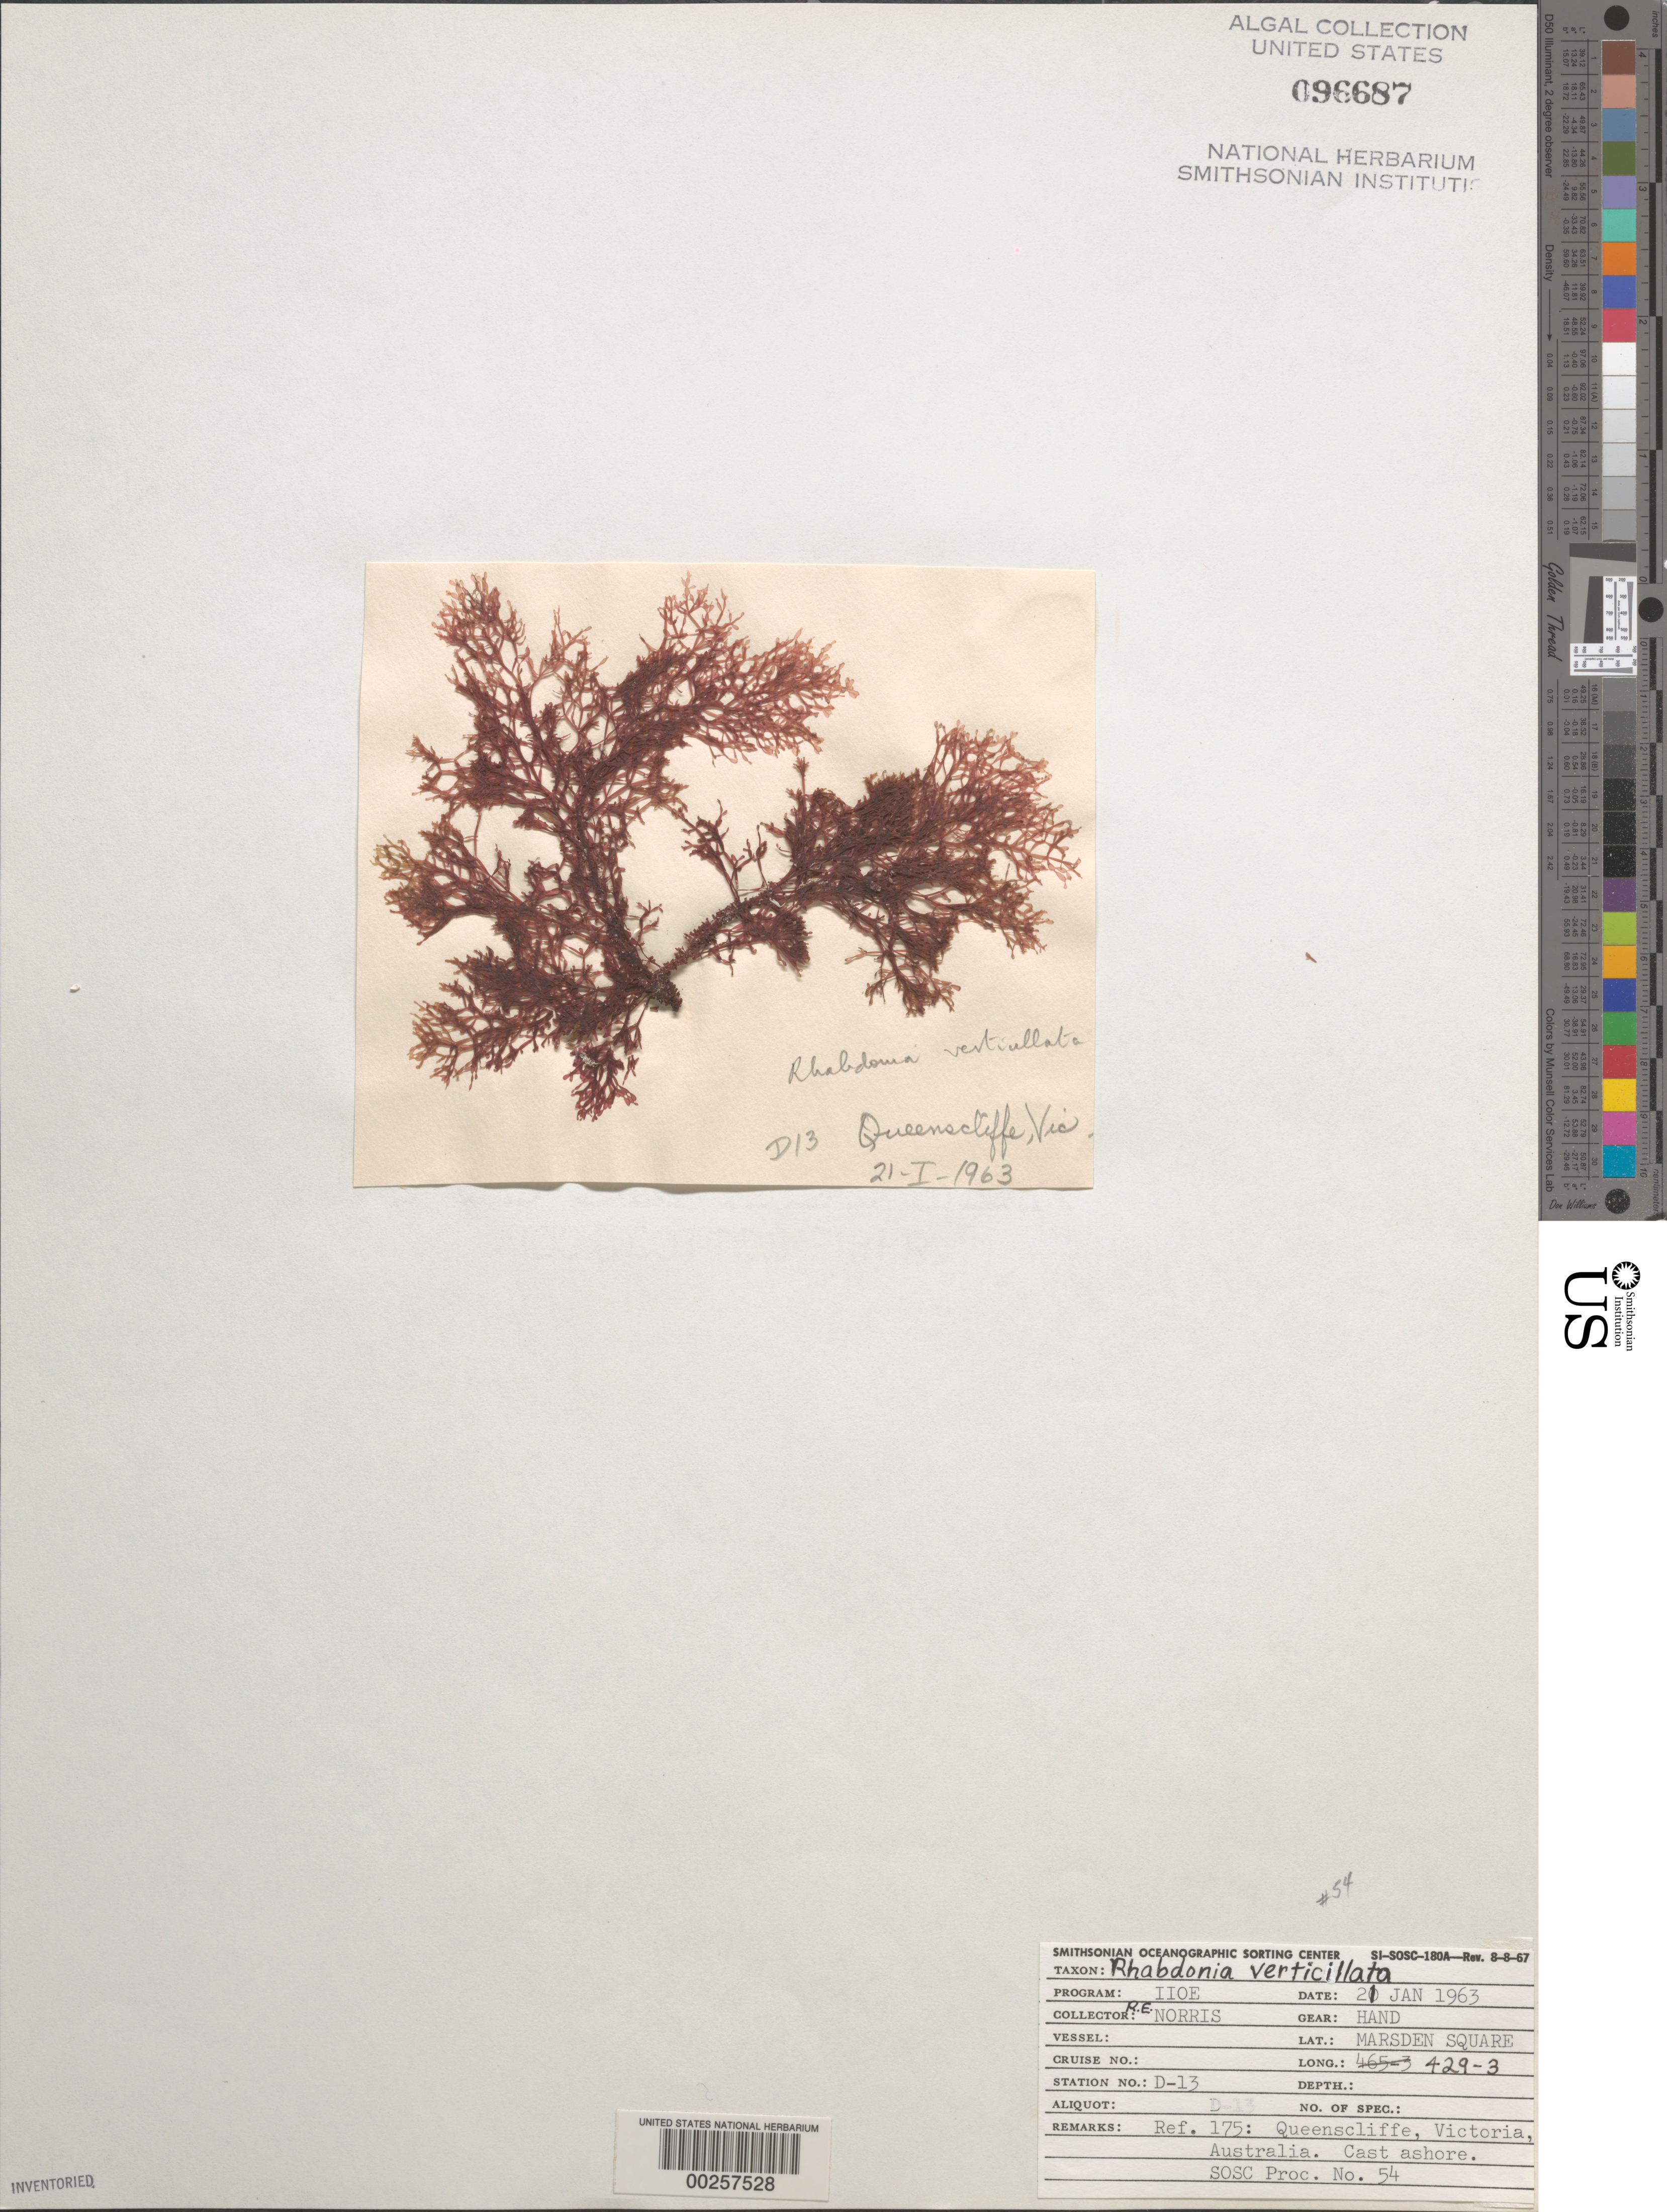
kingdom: Plantae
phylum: Rhodophyta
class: Florideophyceae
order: Gigartinales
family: Areschougiaceae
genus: Rhabdonia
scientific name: Rhabdonia verticillata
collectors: R. E. Norris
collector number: Station D-13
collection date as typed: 21 Jan 1963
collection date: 1963-01-21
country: Australia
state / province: Victoria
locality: Queenscliffe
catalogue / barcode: US 96687